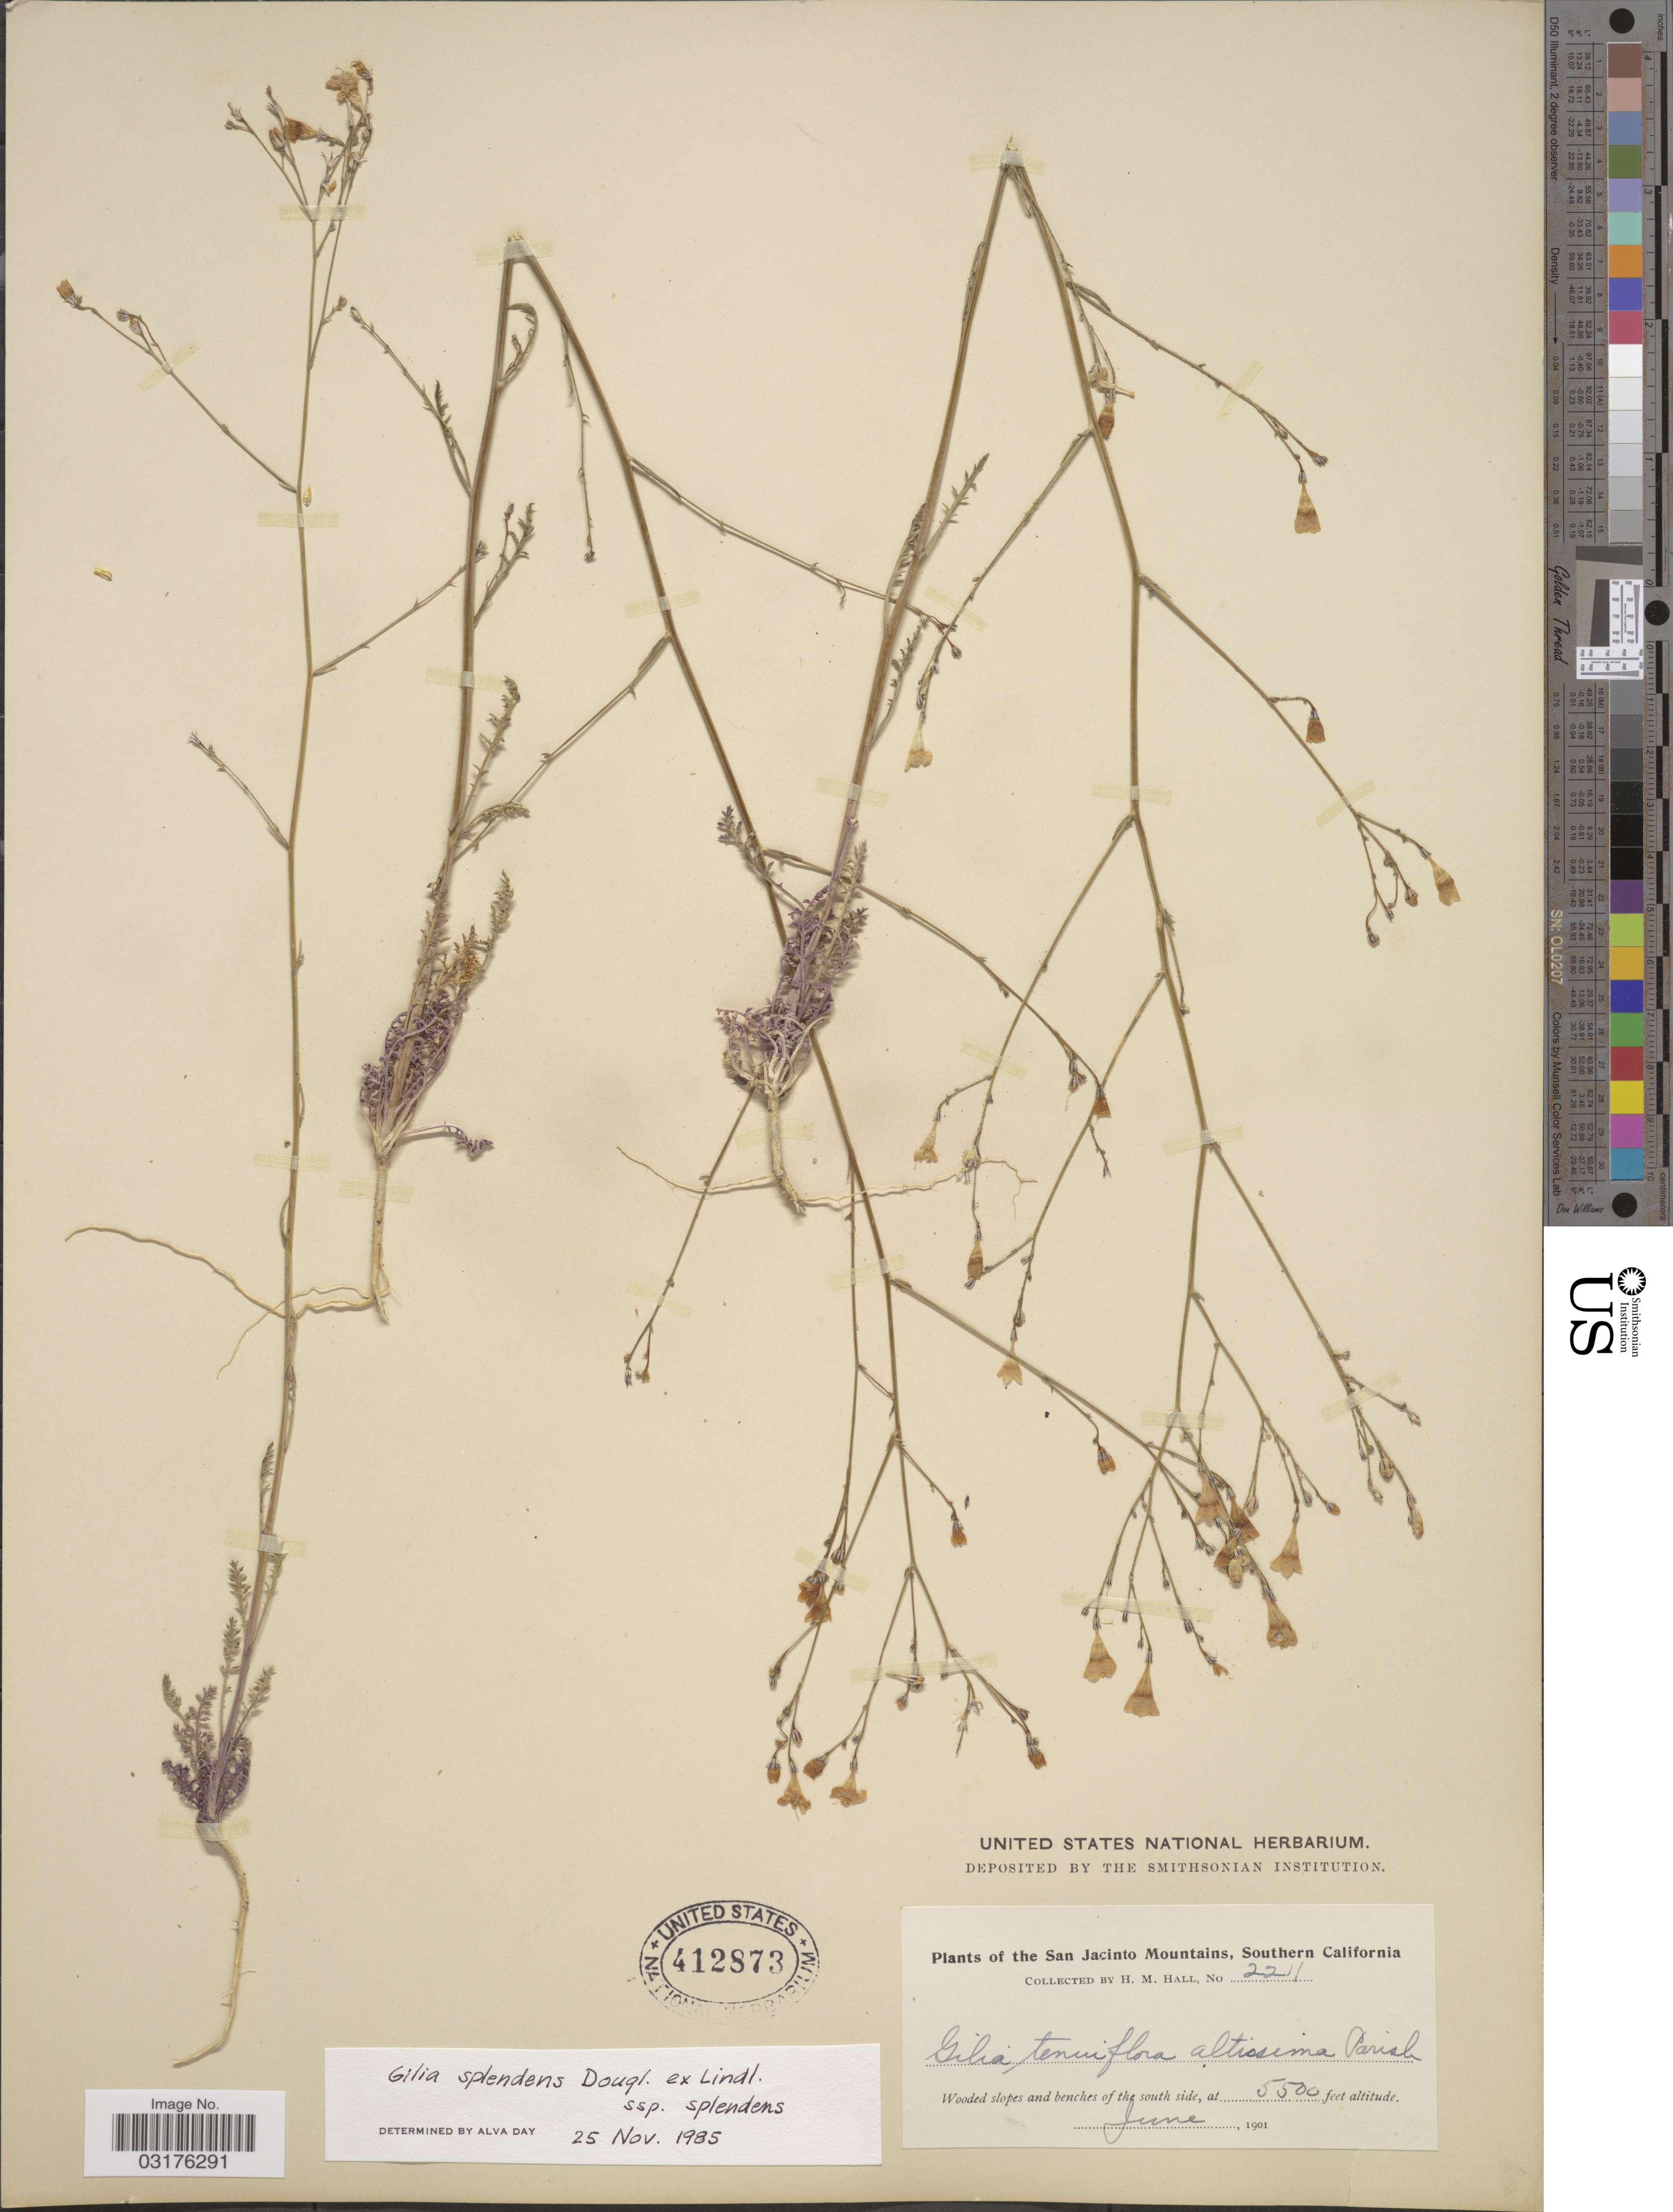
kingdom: Plantae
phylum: Tracheophyta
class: Magnoliopsida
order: Ericales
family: Polemoniaceae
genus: Saltugilia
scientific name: Saltugilia splendens subsp. splendens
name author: (Douglas ex H. Mason & A.D. Grant) L.A. Johnson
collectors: H. M. Hall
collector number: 2211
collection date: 1901-06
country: United States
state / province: California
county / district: Riverside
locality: San Jacinto Mountains, Southern California, Wooded slopes and benches of the south side.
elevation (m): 1676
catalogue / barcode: US 412873